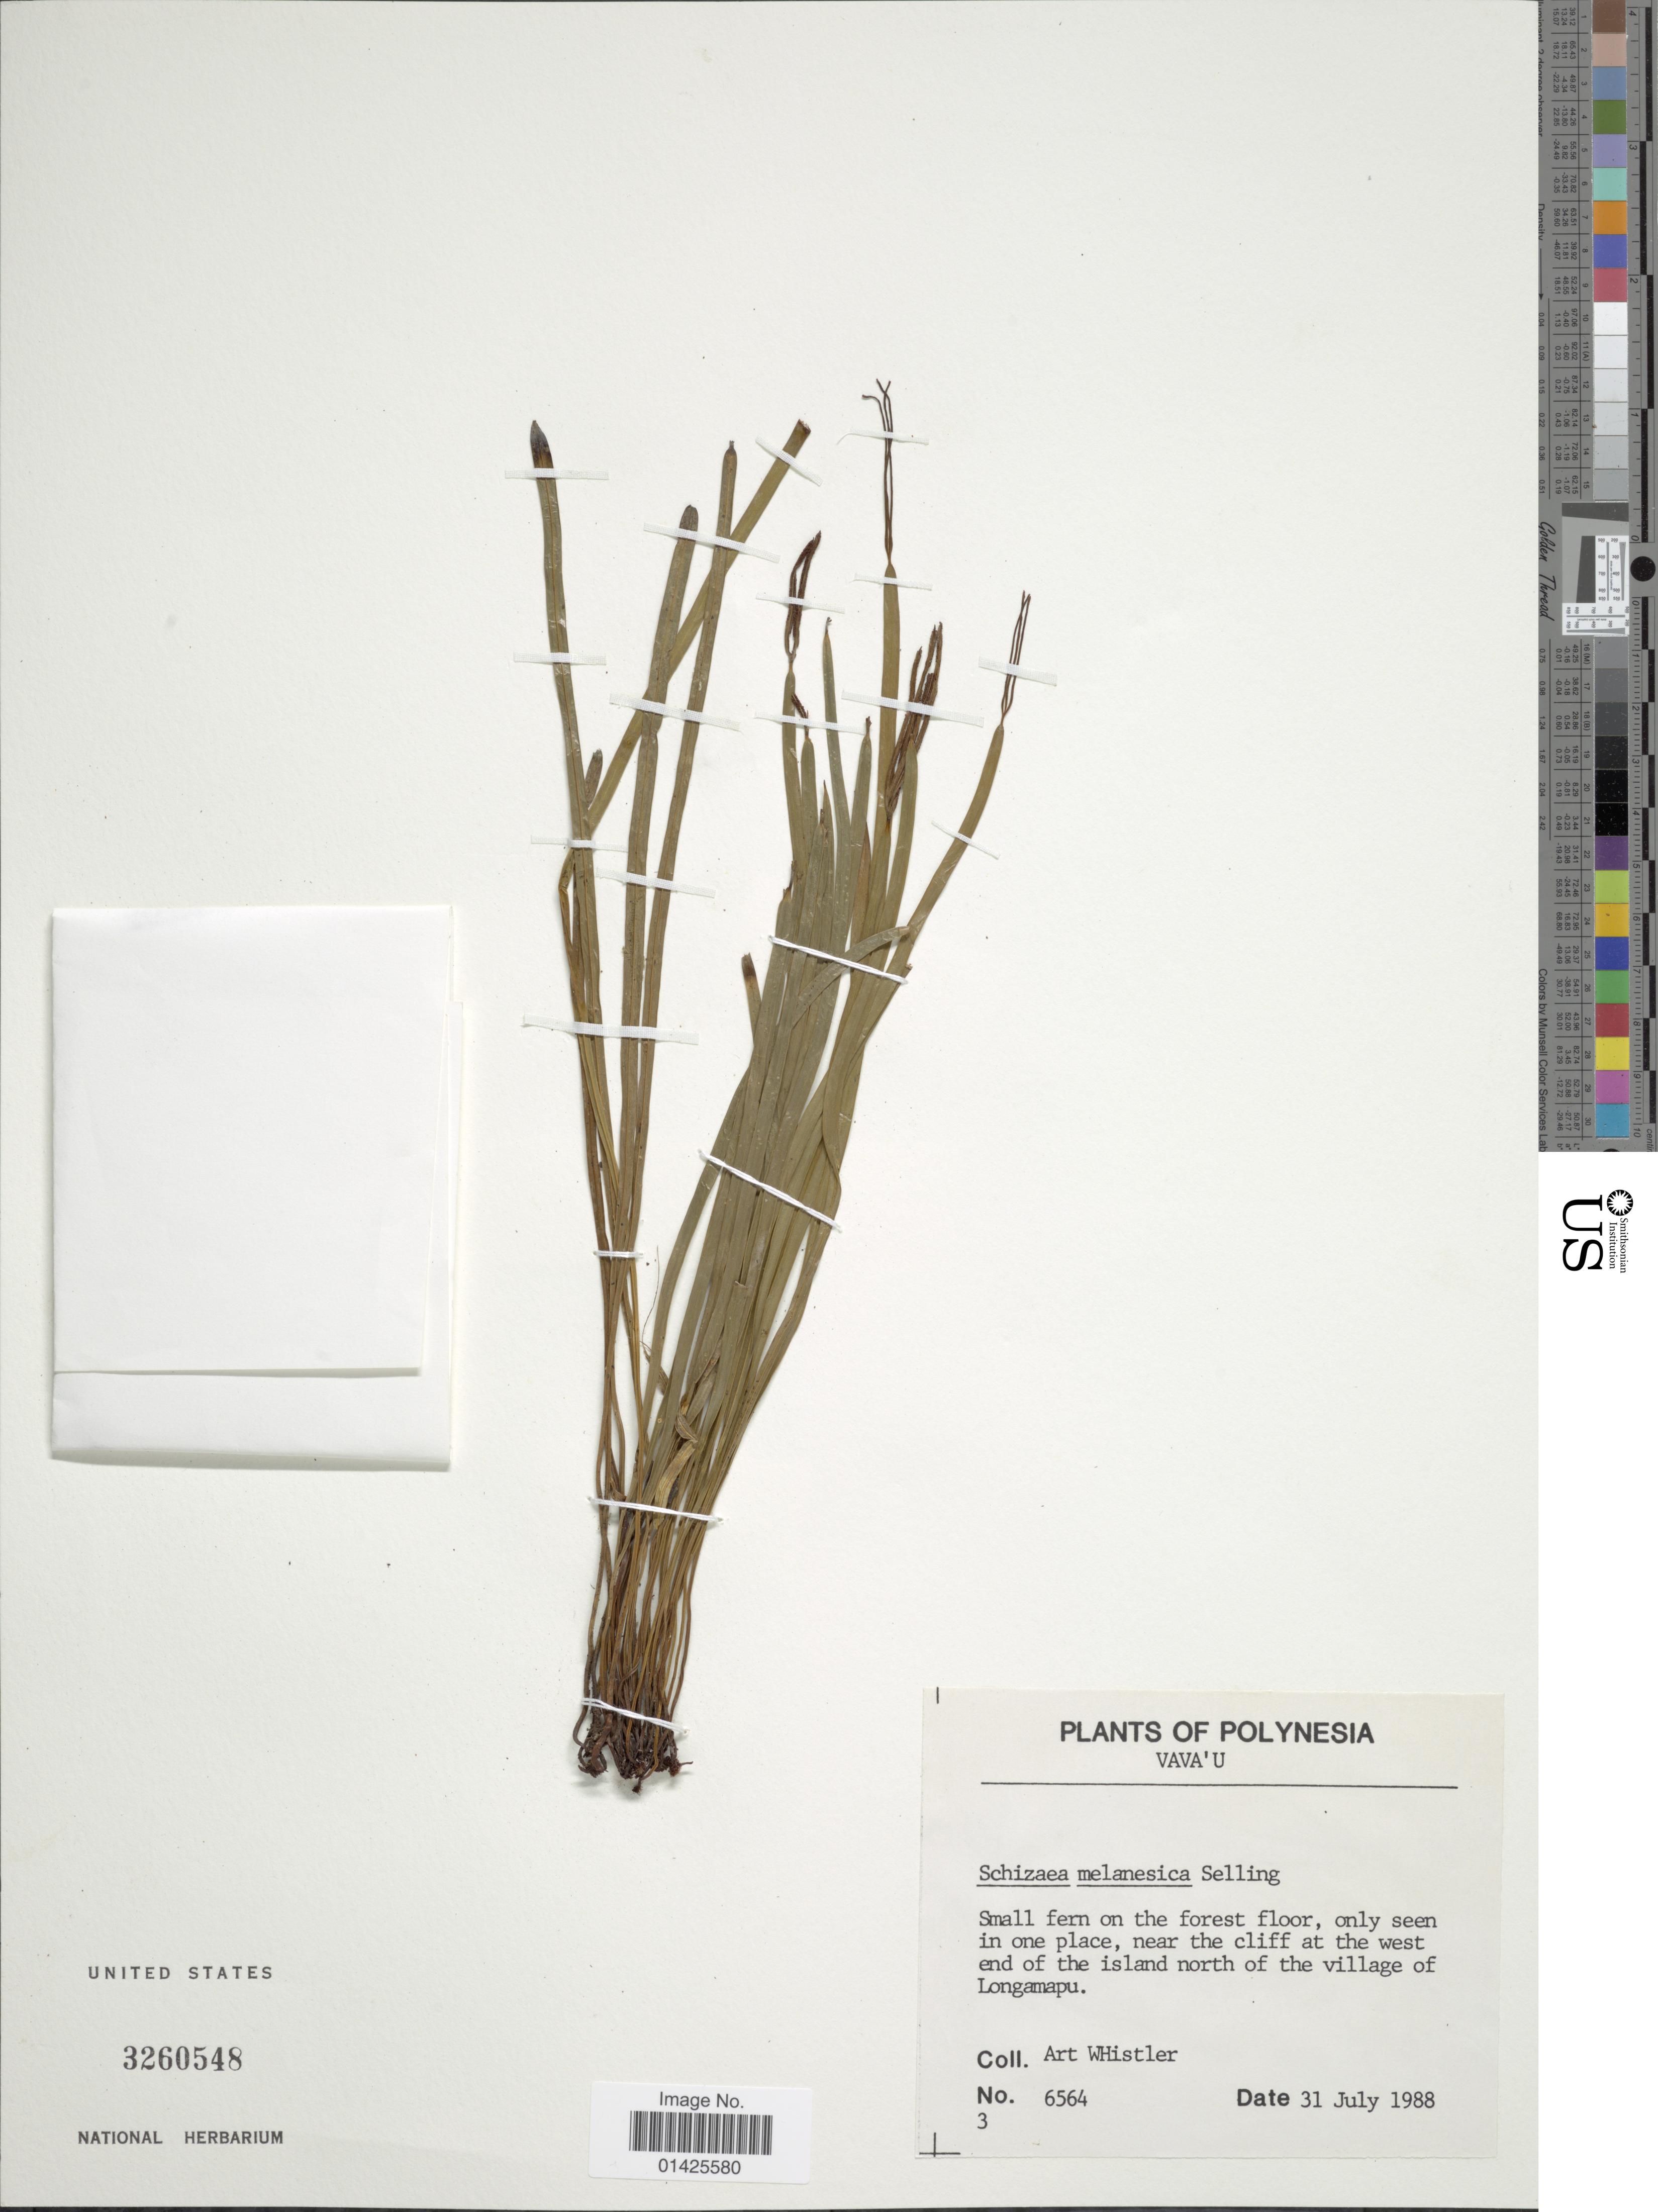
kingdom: Plantae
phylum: Tracheophyta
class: Polypodiopsida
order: Schizaeales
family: Schizaeaceae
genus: Actinostachys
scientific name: Actinostachys melanesica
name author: C.F. Reed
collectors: A. Whistler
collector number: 6564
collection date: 1988-07-31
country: Tonga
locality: Vava'u, small fern on the forest floor, only seen in one place, near cliff at the west end of the island north of the village of Longamapu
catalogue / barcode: US 3260548